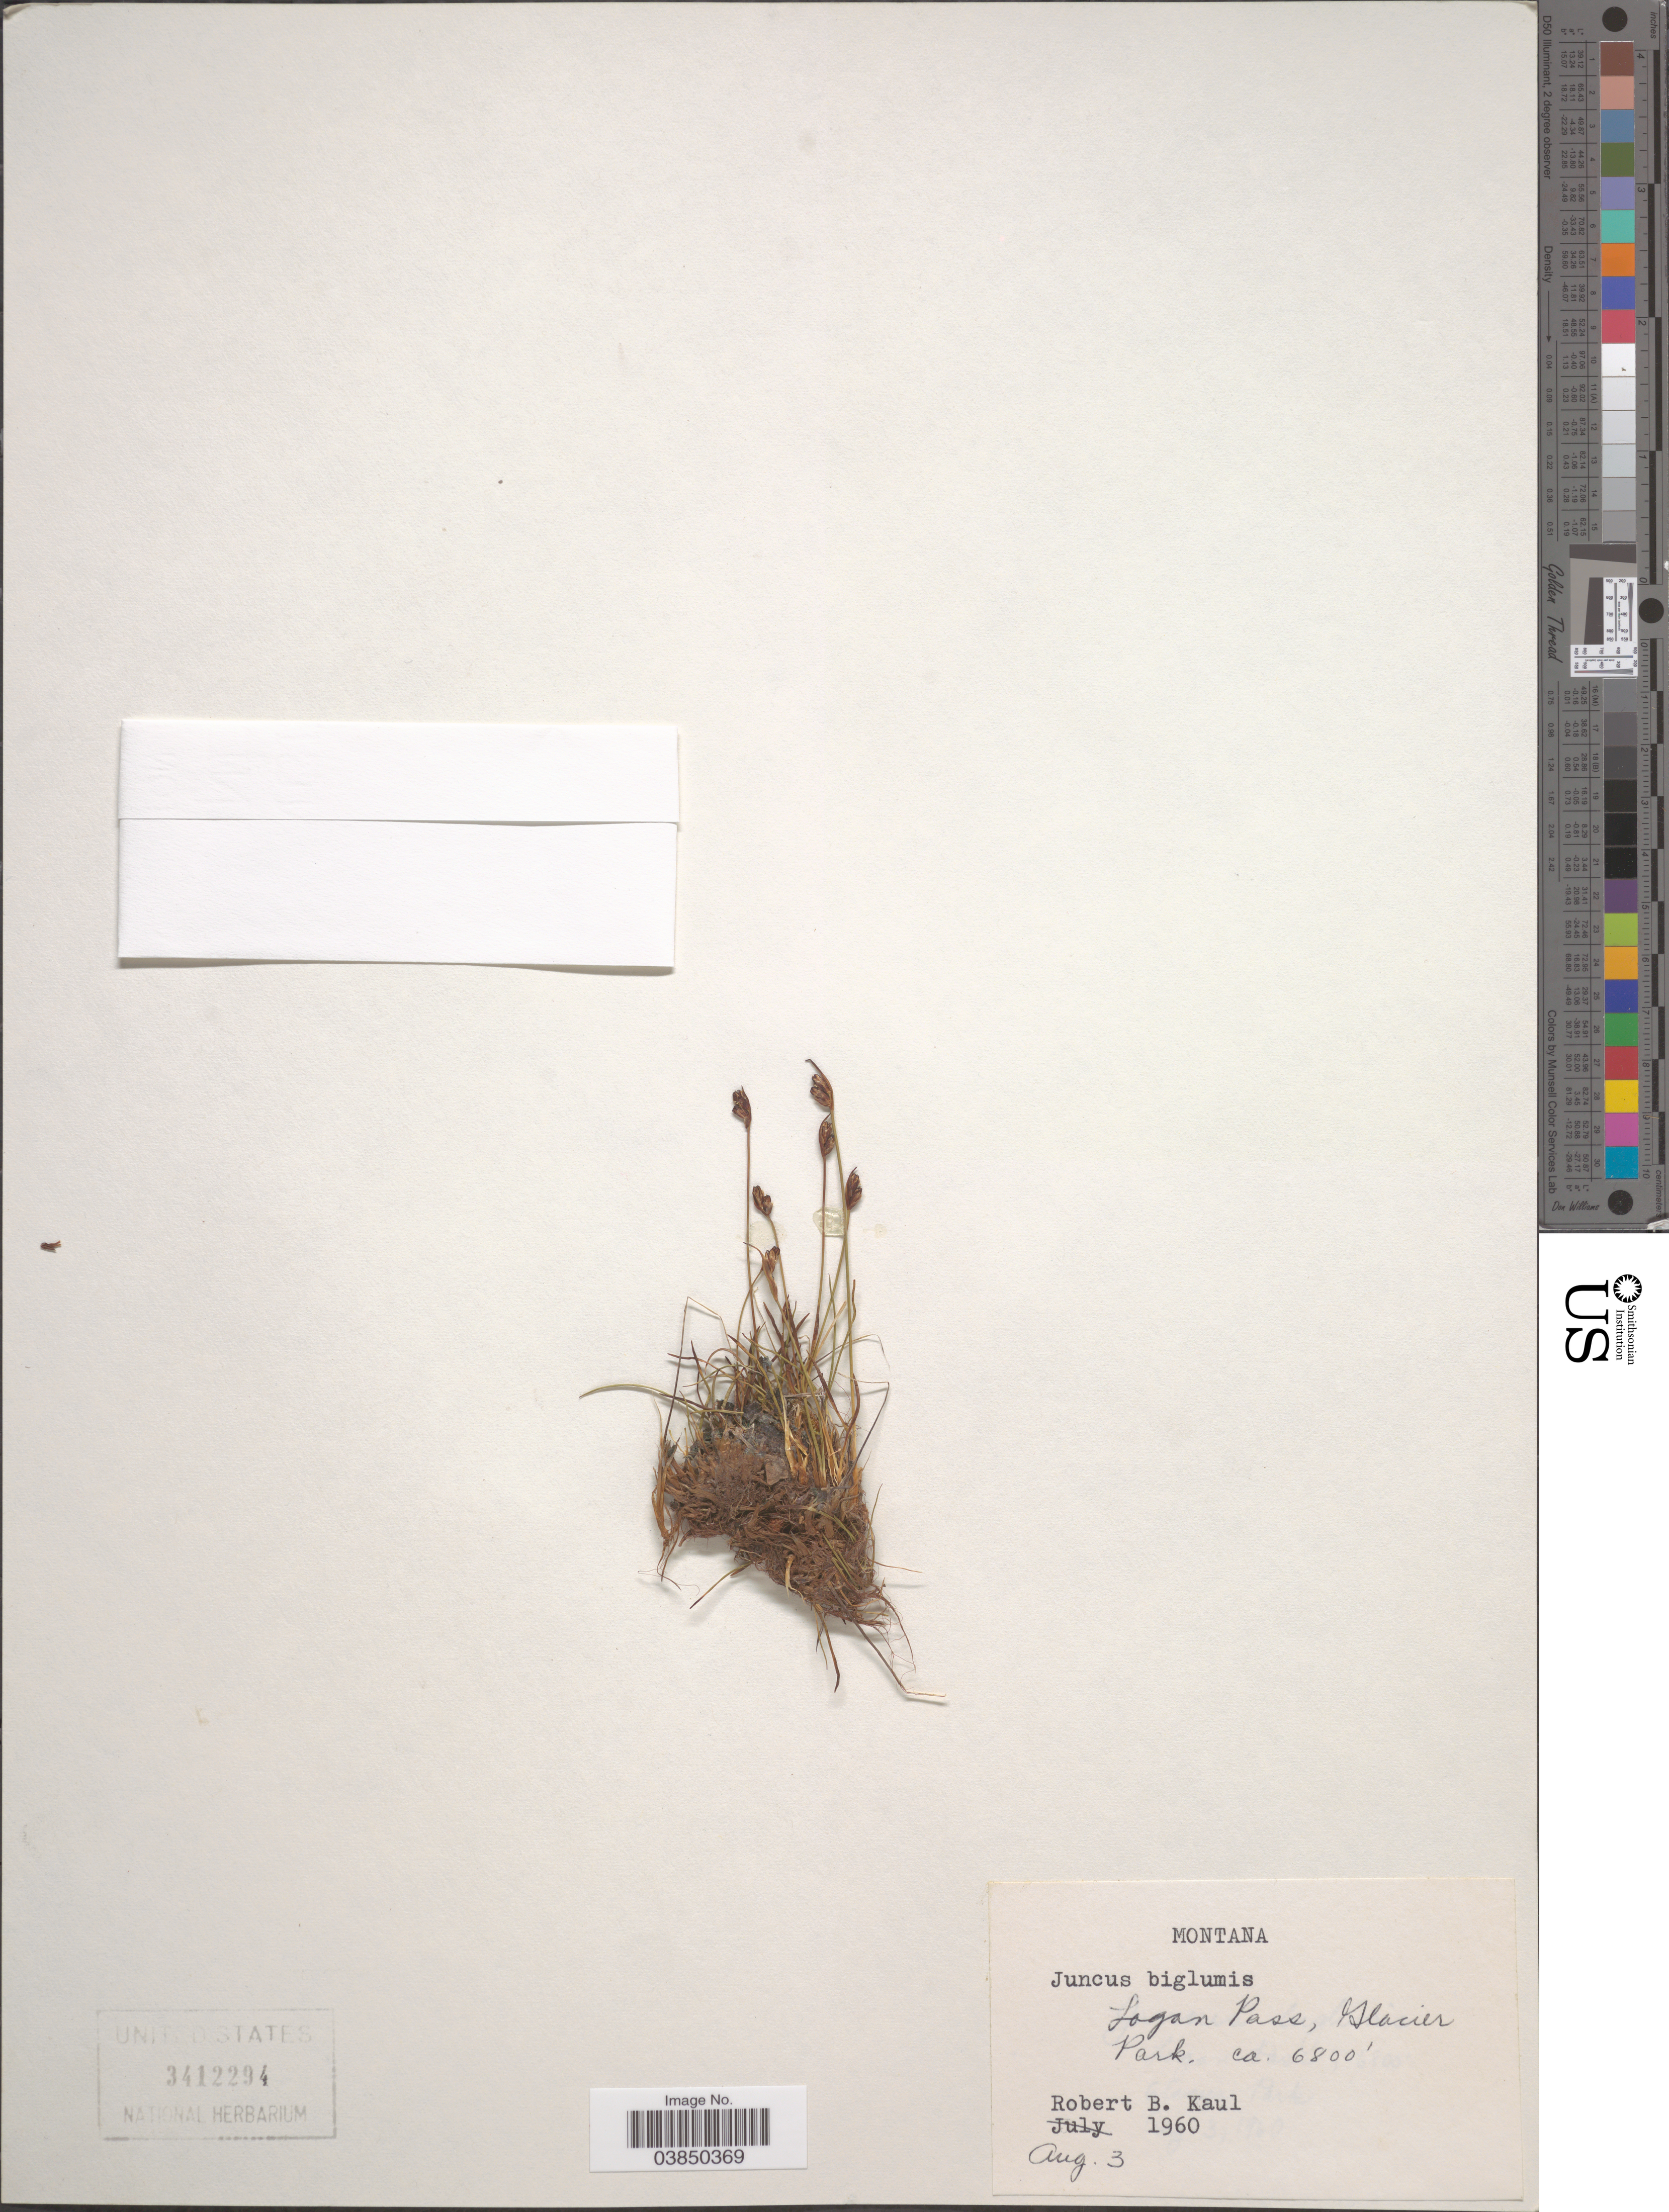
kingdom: Plantae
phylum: Tracheophyta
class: Liliopsida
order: Poales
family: Juncaceae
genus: Juncus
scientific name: Juncus biglumis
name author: L.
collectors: R. Kaul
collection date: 1960-08-03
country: United States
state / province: Montana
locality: Logan Pass, Glacier Park.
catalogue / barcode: US 3412294